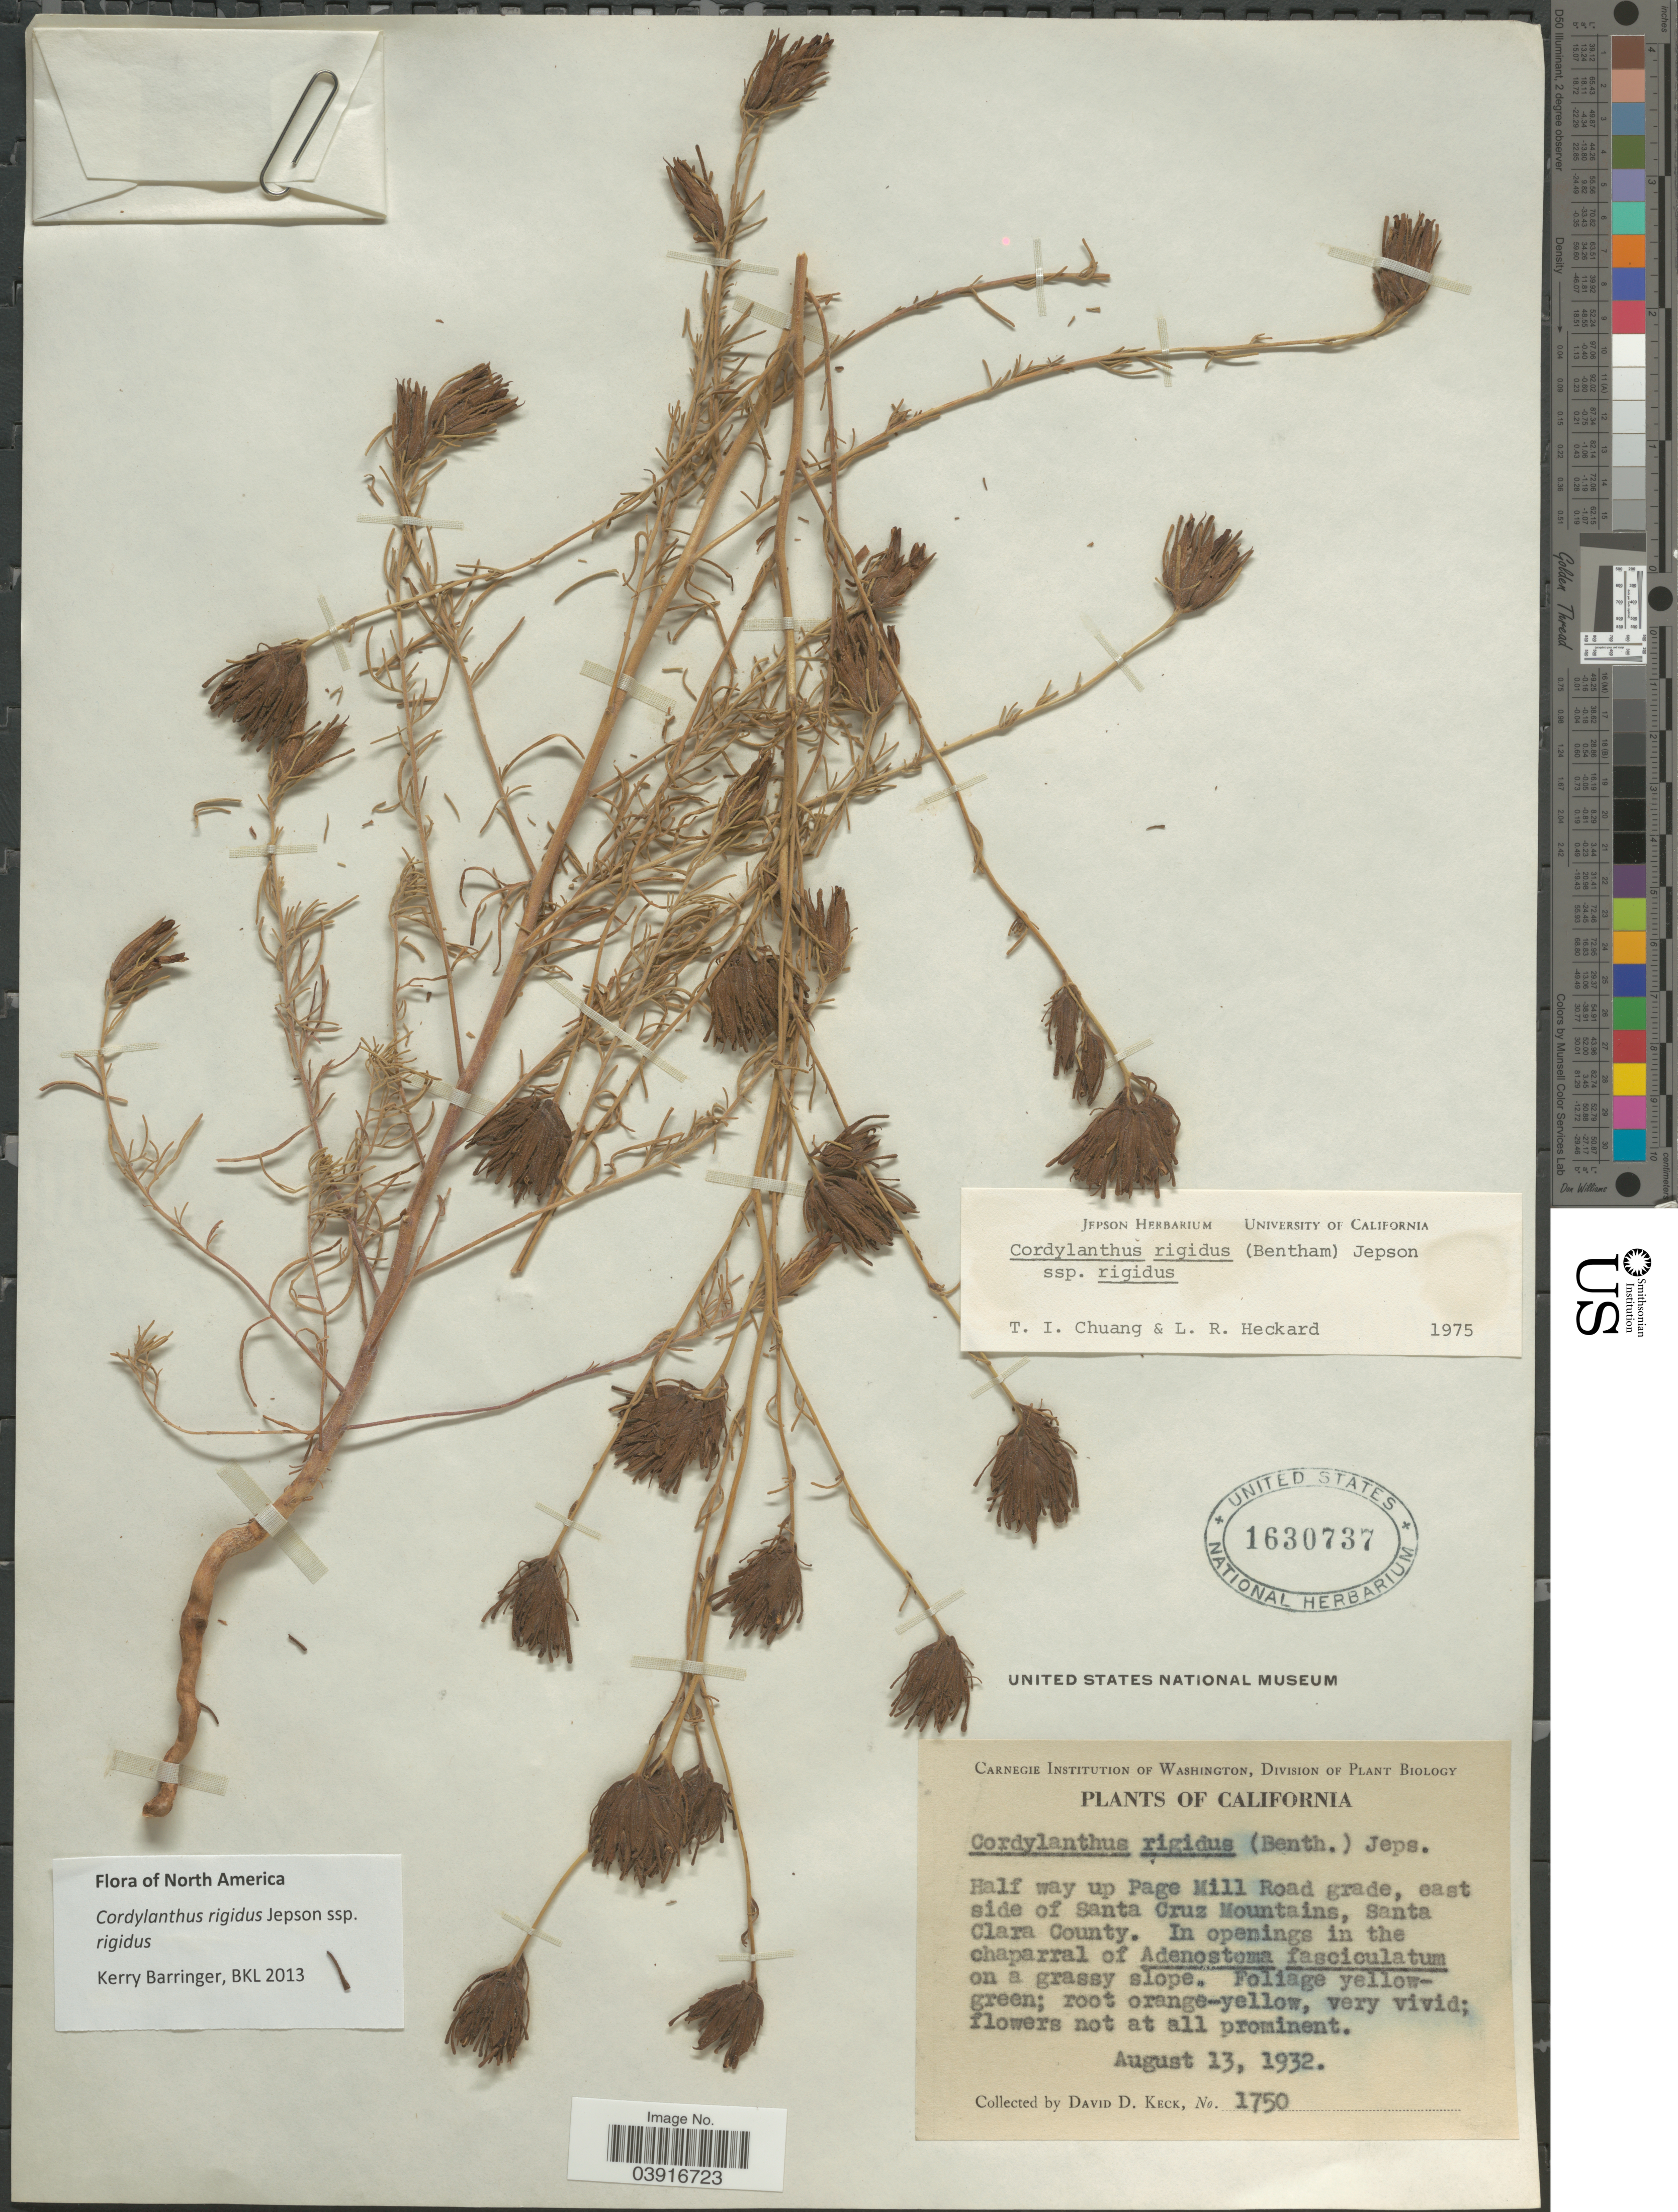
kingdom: Plantae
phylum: Tracheophyta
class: Magnoliopsida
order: Lamiales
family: Orobanchaceae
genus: Cordylanthus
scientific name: Cordylanthus rigidus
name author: (Benth.) Jeps.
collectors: D. D. Keck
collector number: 1750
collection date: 1932-08-13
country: United States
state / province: California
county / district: Santa Clara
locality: Half way up Page Mill Road grade, east side of Santa Cruz Mountains, Santa Clara County.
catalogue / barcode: US 1630737